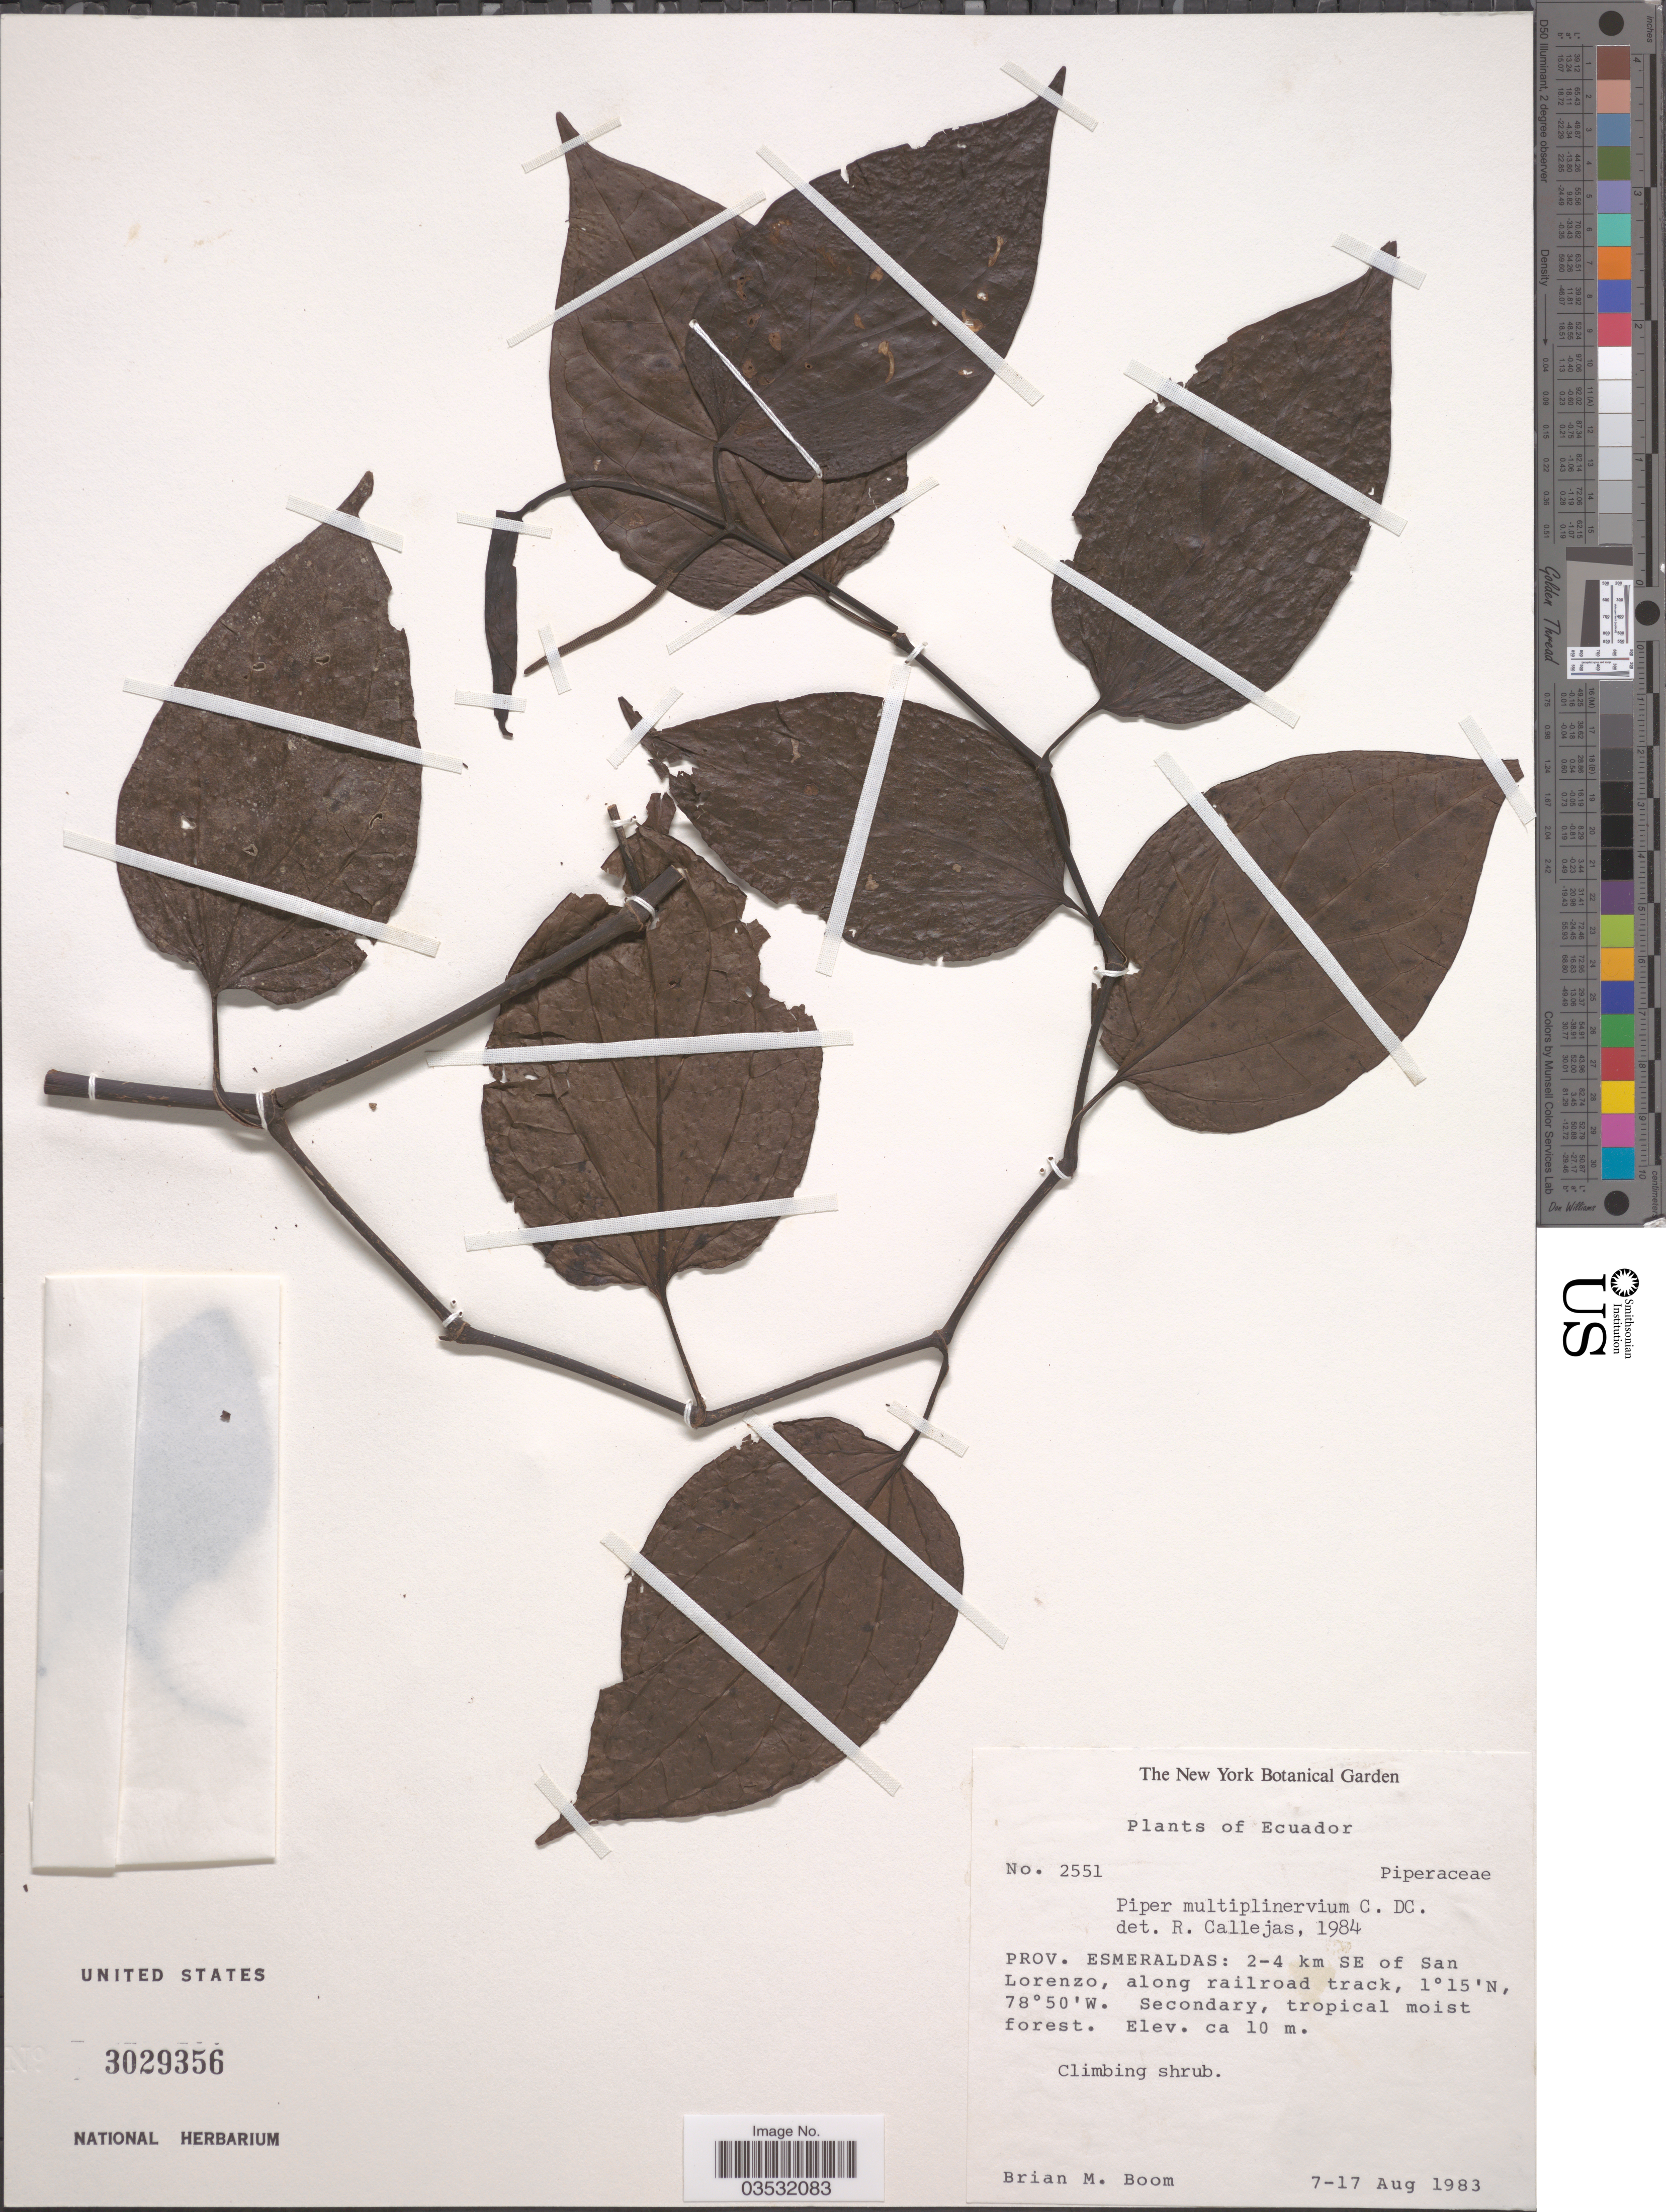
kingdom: Plantae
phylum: Tracheophyta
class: Magnoliopsida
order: Piperales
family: Piperaceae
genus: Piper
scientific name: Piper multiplinervium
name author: C. DC.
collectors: B. M. Boom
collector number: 2551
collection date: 1983-08-07/1983-08-17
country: Ecuador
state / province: Esmeraldas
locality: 2-4 km SE of San Lorenzo, along railroad track.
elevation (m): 10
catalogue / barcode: US 3029356